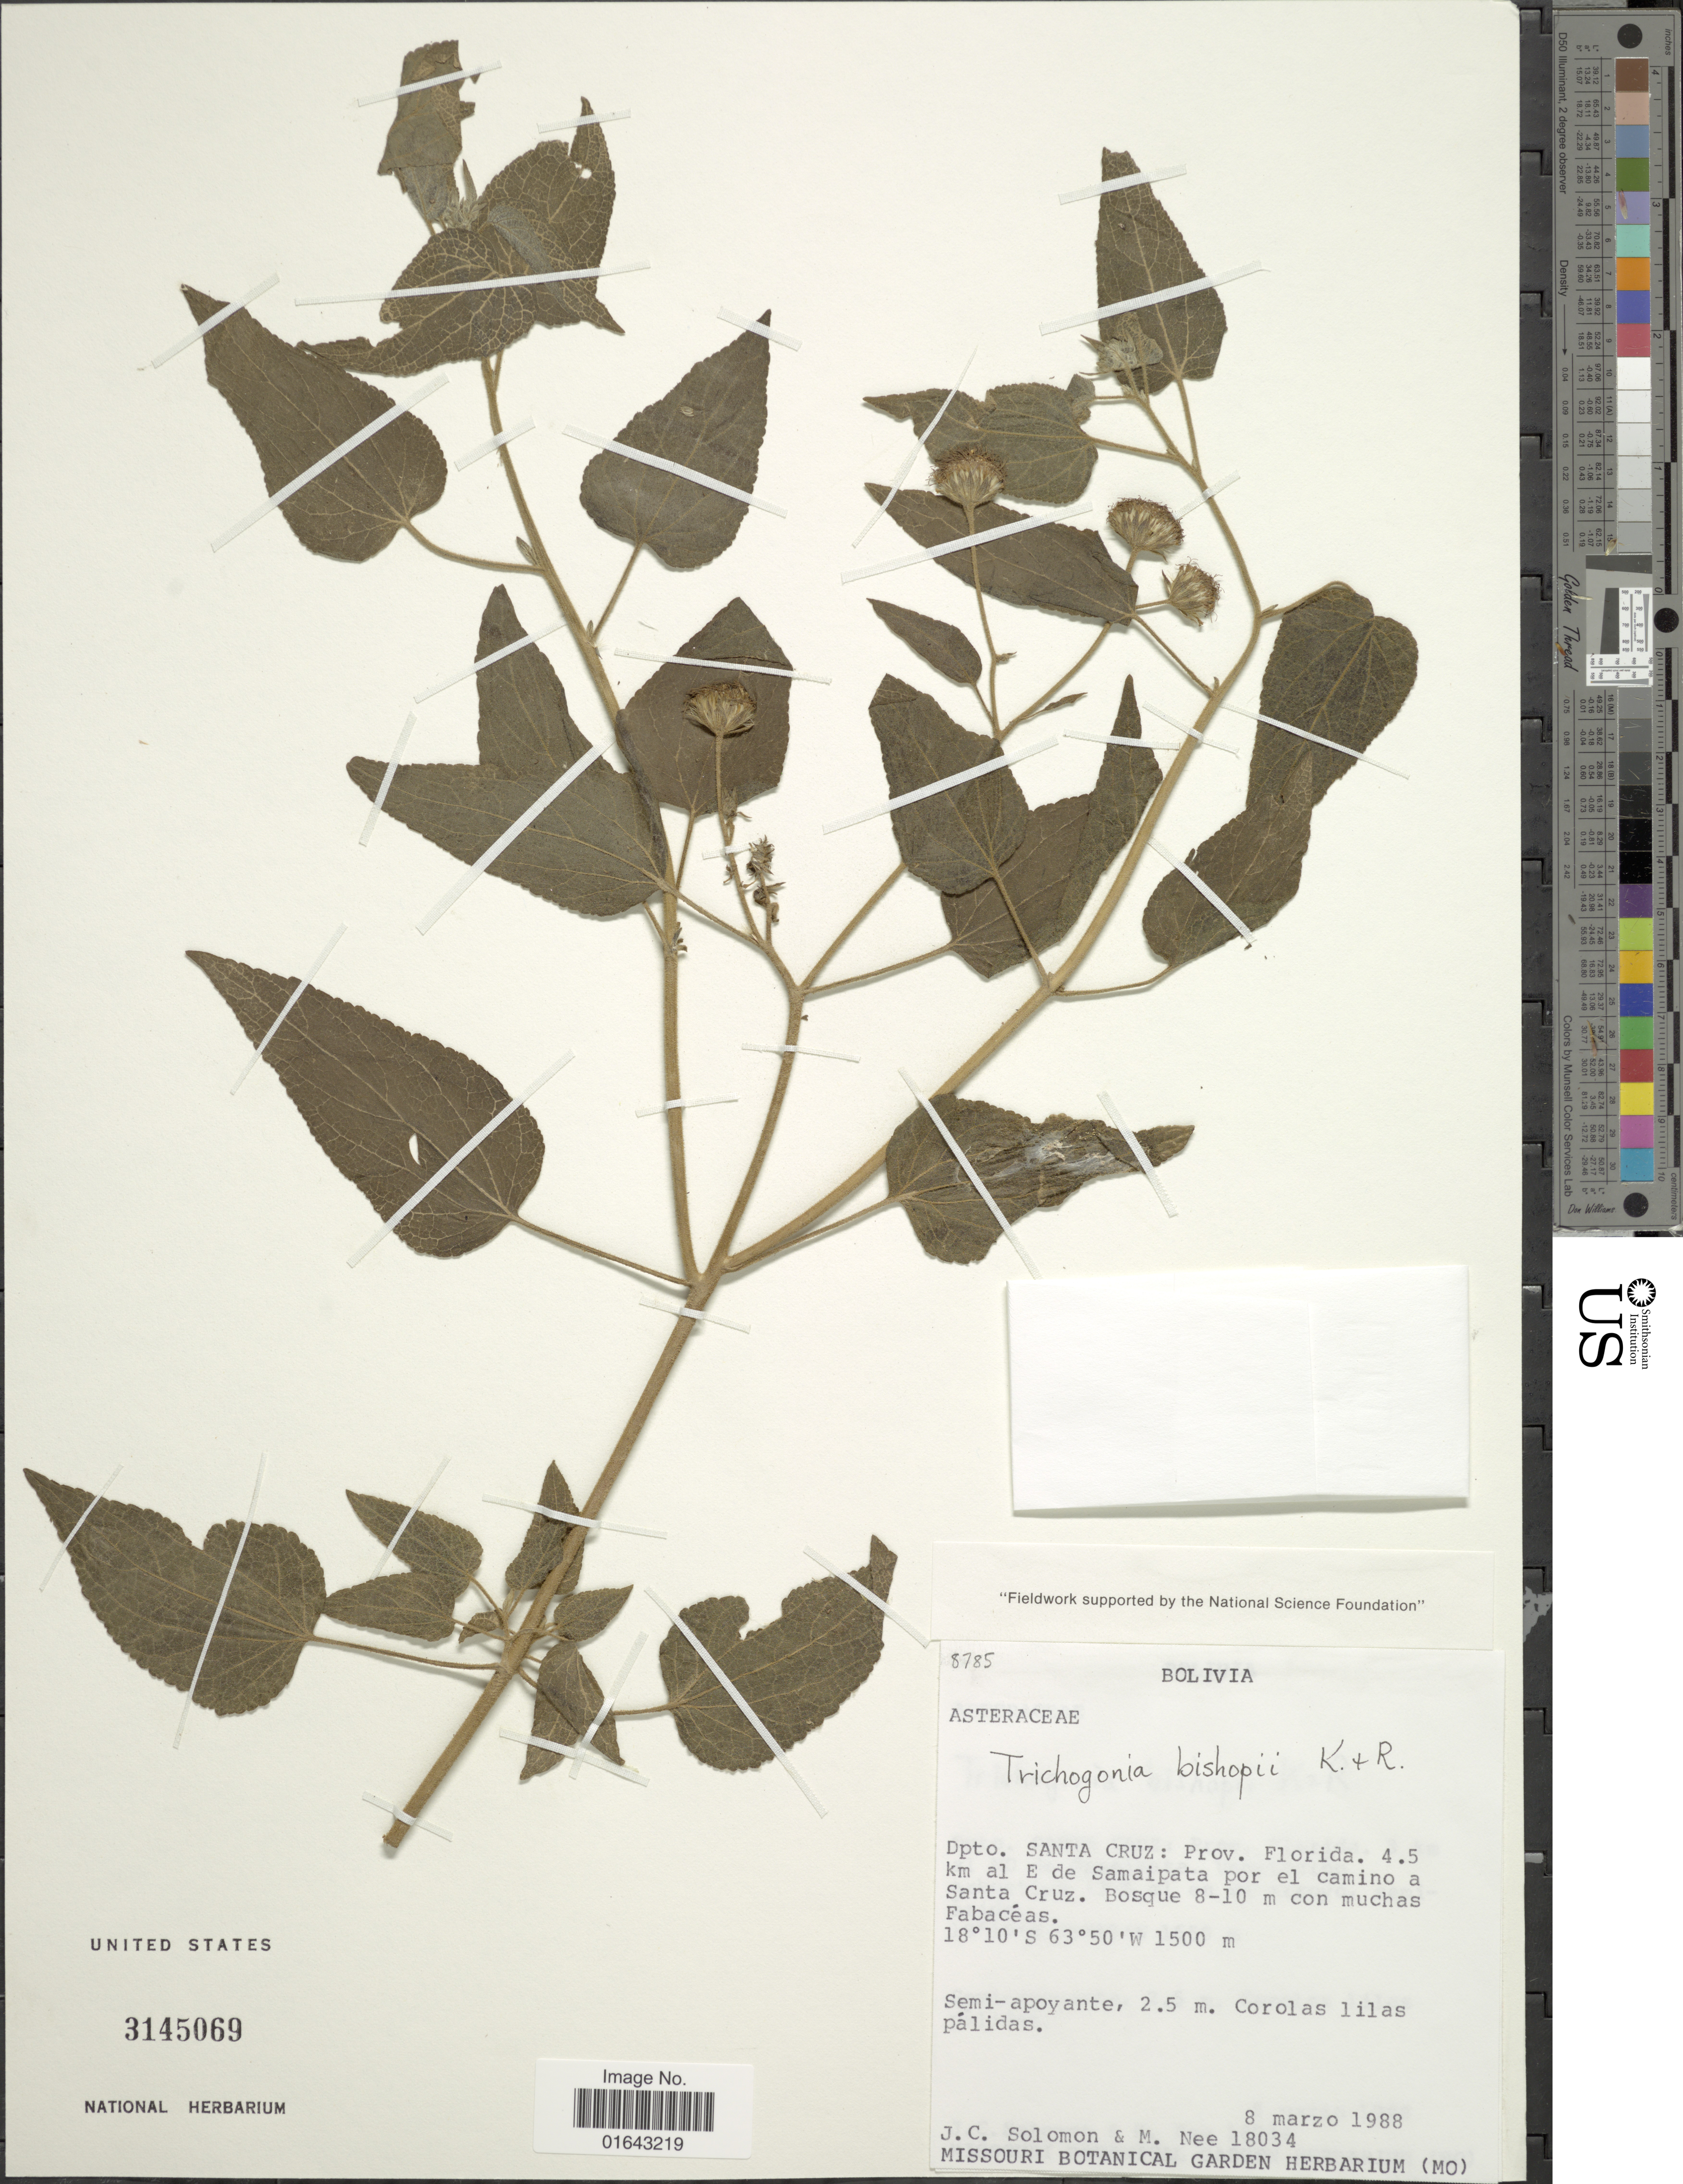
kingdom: Plantae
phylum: Tracheophyta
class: Magnoliopsida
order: Asterales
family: Asteraceae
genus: Trichogonia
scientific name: Trichogonia bishopii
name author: R.M. King & H. Rob.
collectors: J. C. Solomon & M. Nee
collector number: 18034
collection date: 1988-03-08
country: Bolivia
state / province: Santa Cruz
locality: Dpto. Santa Cruz: Prov. Florida, 4.5 km al E de Samaipata por el camino a Santa Cruz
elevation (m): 1500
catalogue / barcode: US 3145069